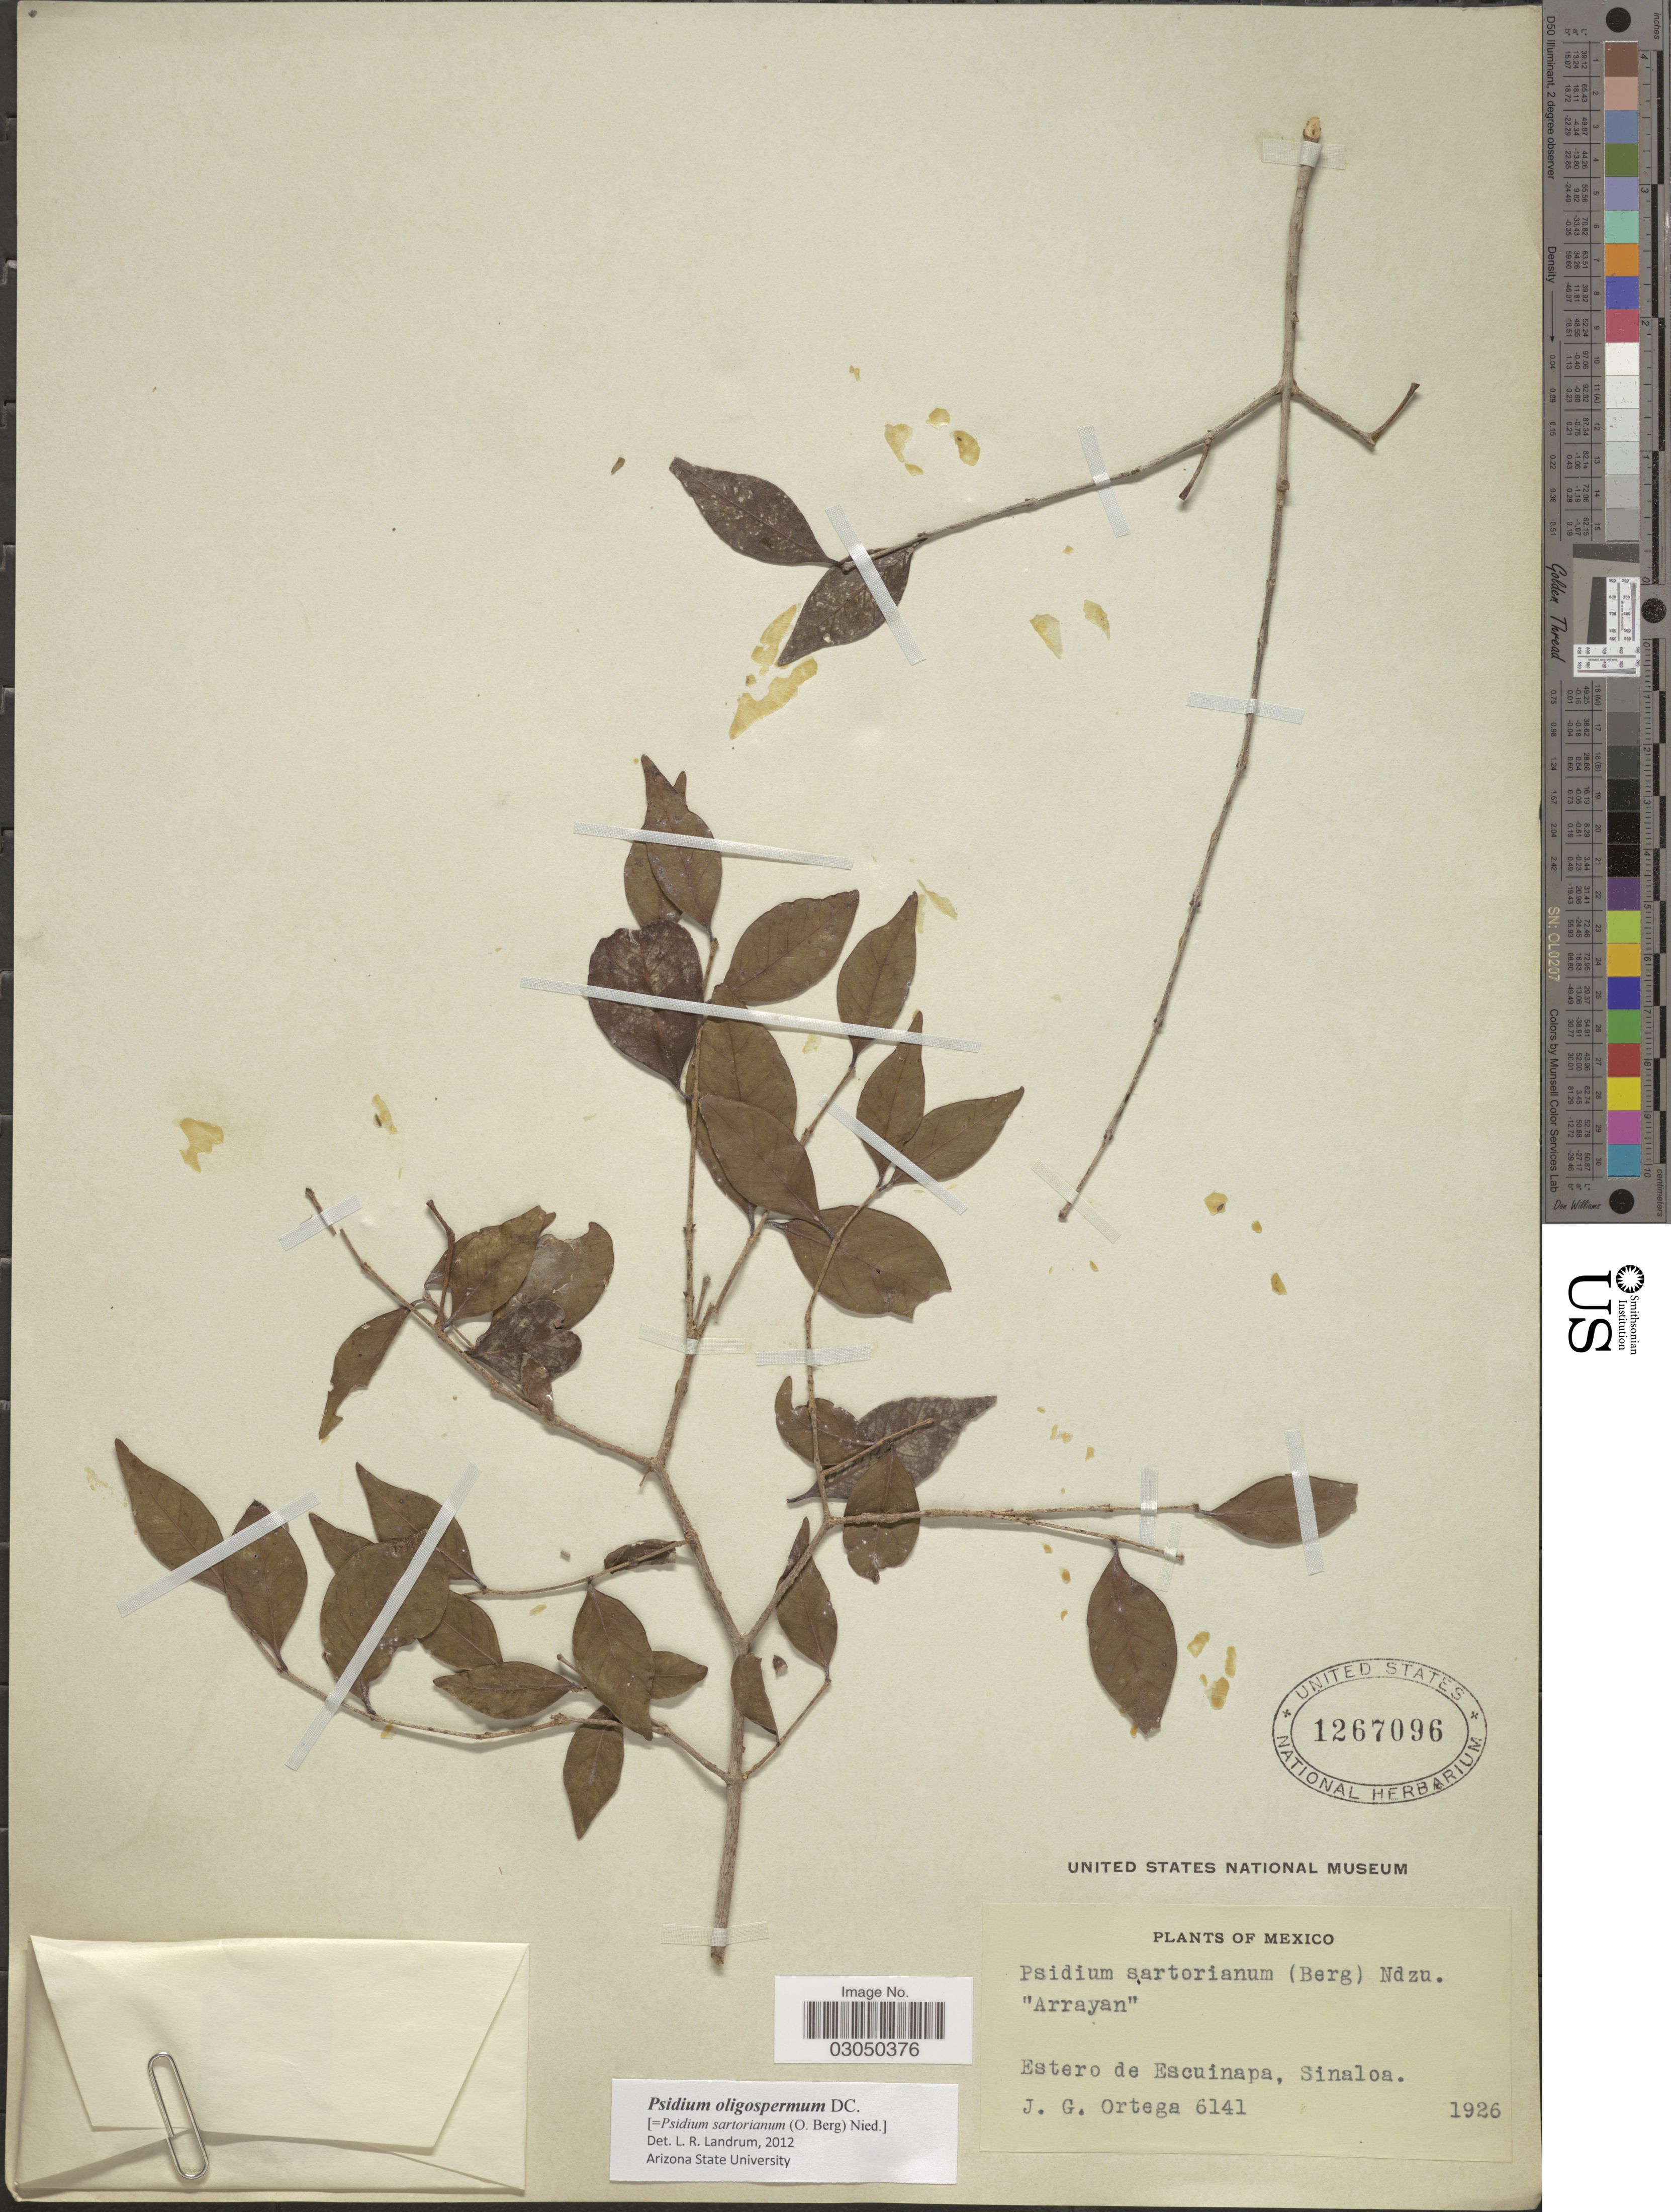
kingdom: Plantae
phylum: Tracheophyta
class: Magnoliopsida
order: Myrtales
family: Myrtaceae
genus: Psidium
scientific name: Psidium oligospermum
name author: Mart. ex DC.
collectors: J. Ortega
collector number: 6141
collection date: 1926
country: Mexico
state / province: Sinaloa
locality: Estero de Escuinapa, Sinaloa.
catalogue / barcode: US 1267096